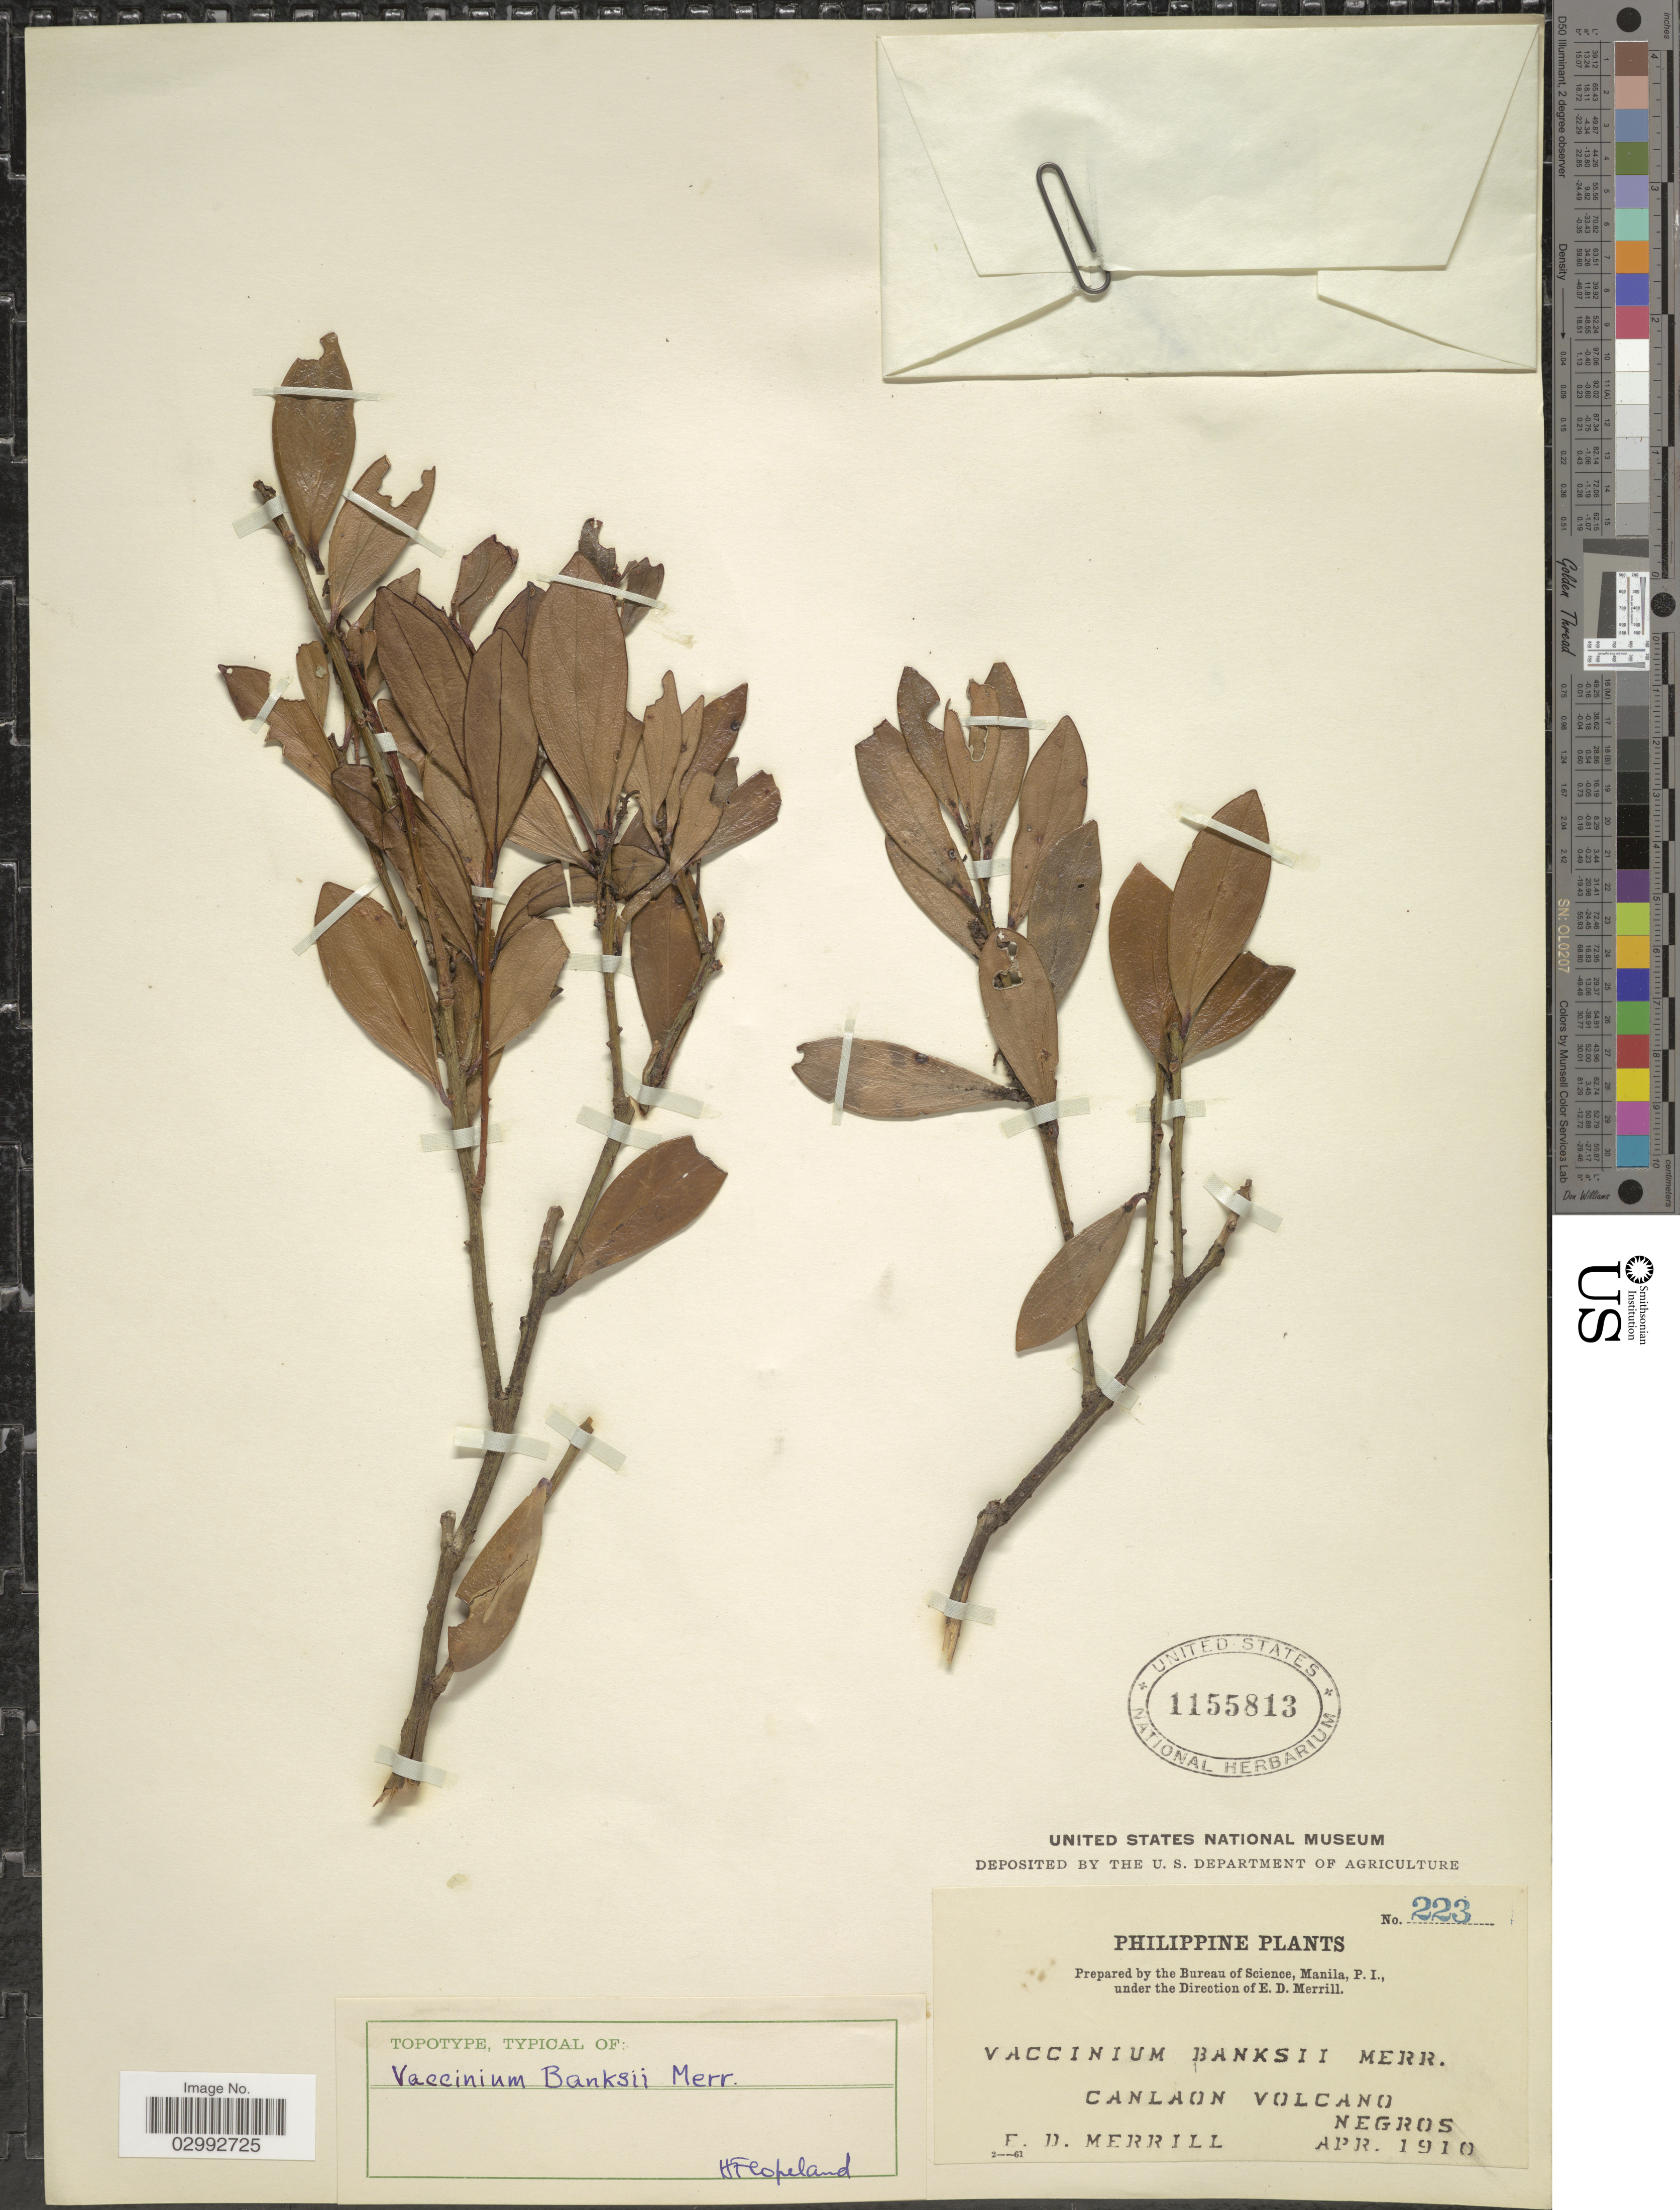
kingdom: Plantae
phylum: Tracheophyta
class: Magnoliopsida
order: Ericales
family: Ericaceae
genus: Vaccinium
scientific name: Vaccinium banksii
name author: Merr.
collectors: E. D. Merrill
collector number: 223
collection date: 1910-04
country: Philippines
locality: Canlaon Volcano, Negros.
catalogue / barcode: US 1155813